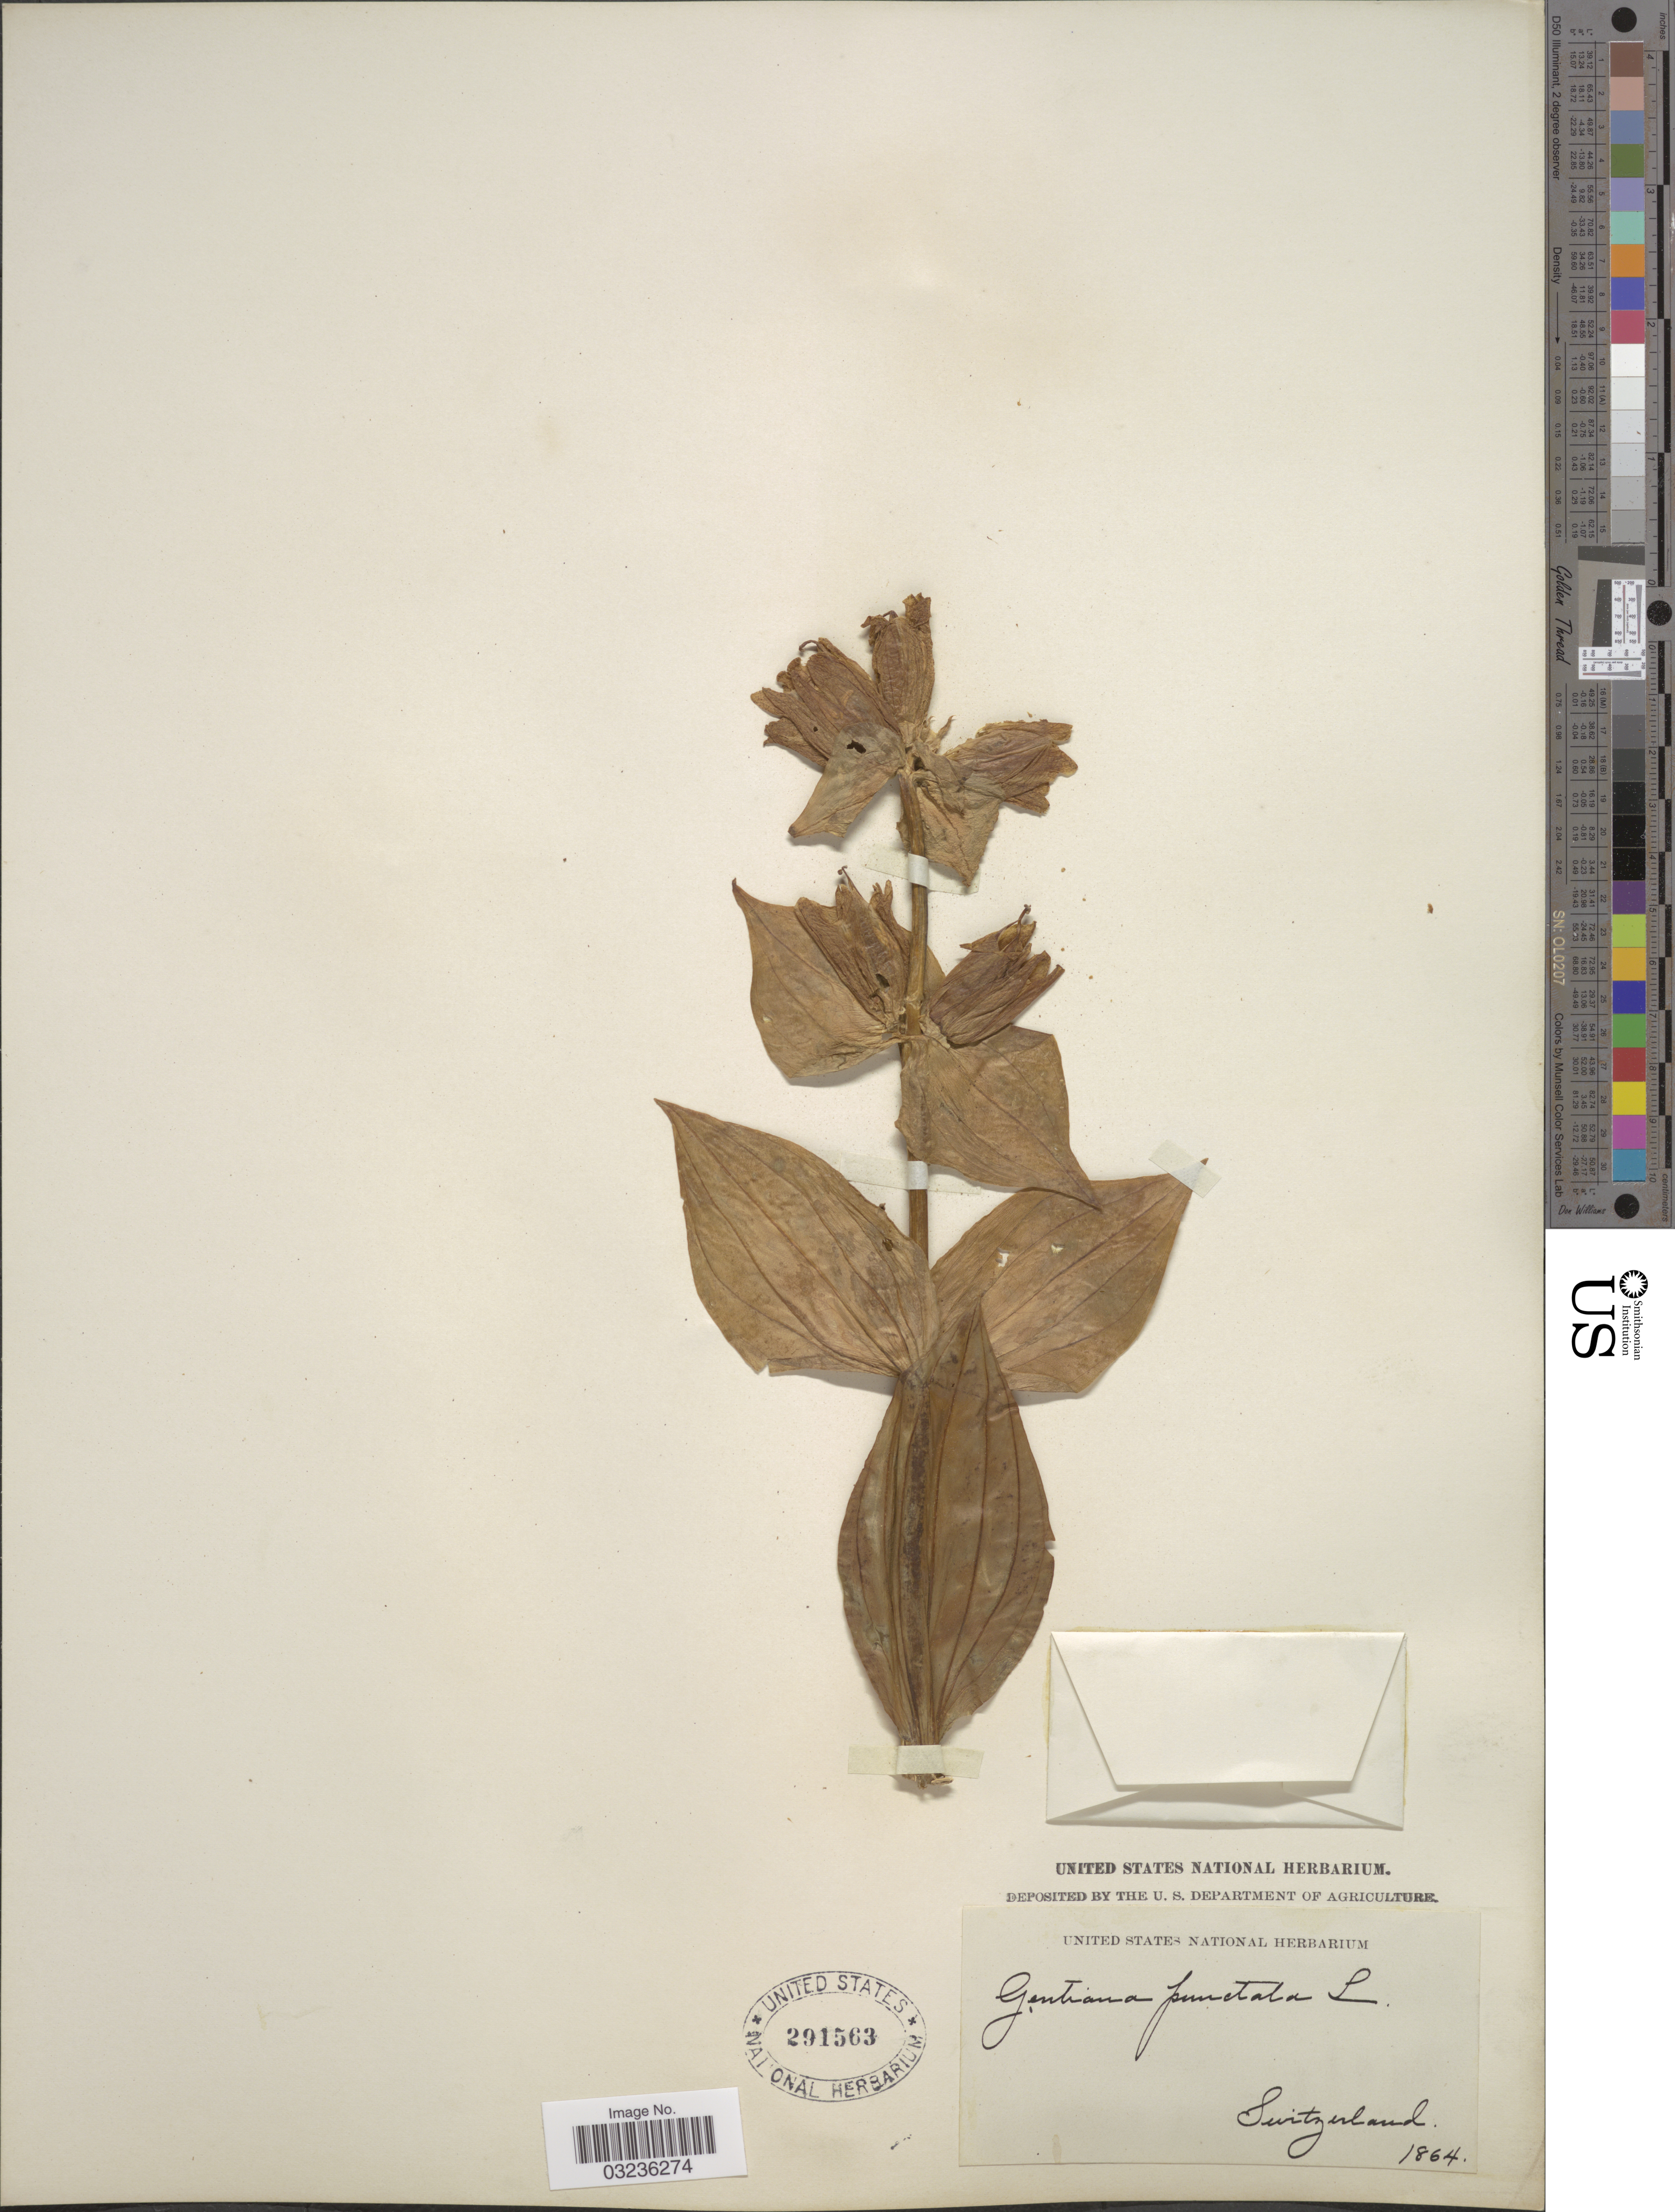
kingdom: Plantae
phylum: Tracheophyta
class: Magnoliopsida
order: Gentianales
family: Gentianaceae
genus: Gentiana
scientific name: Gentiana punctata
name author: L.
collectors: ex herb. United States National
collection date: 1864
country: Switzerland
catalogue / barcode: US 291563